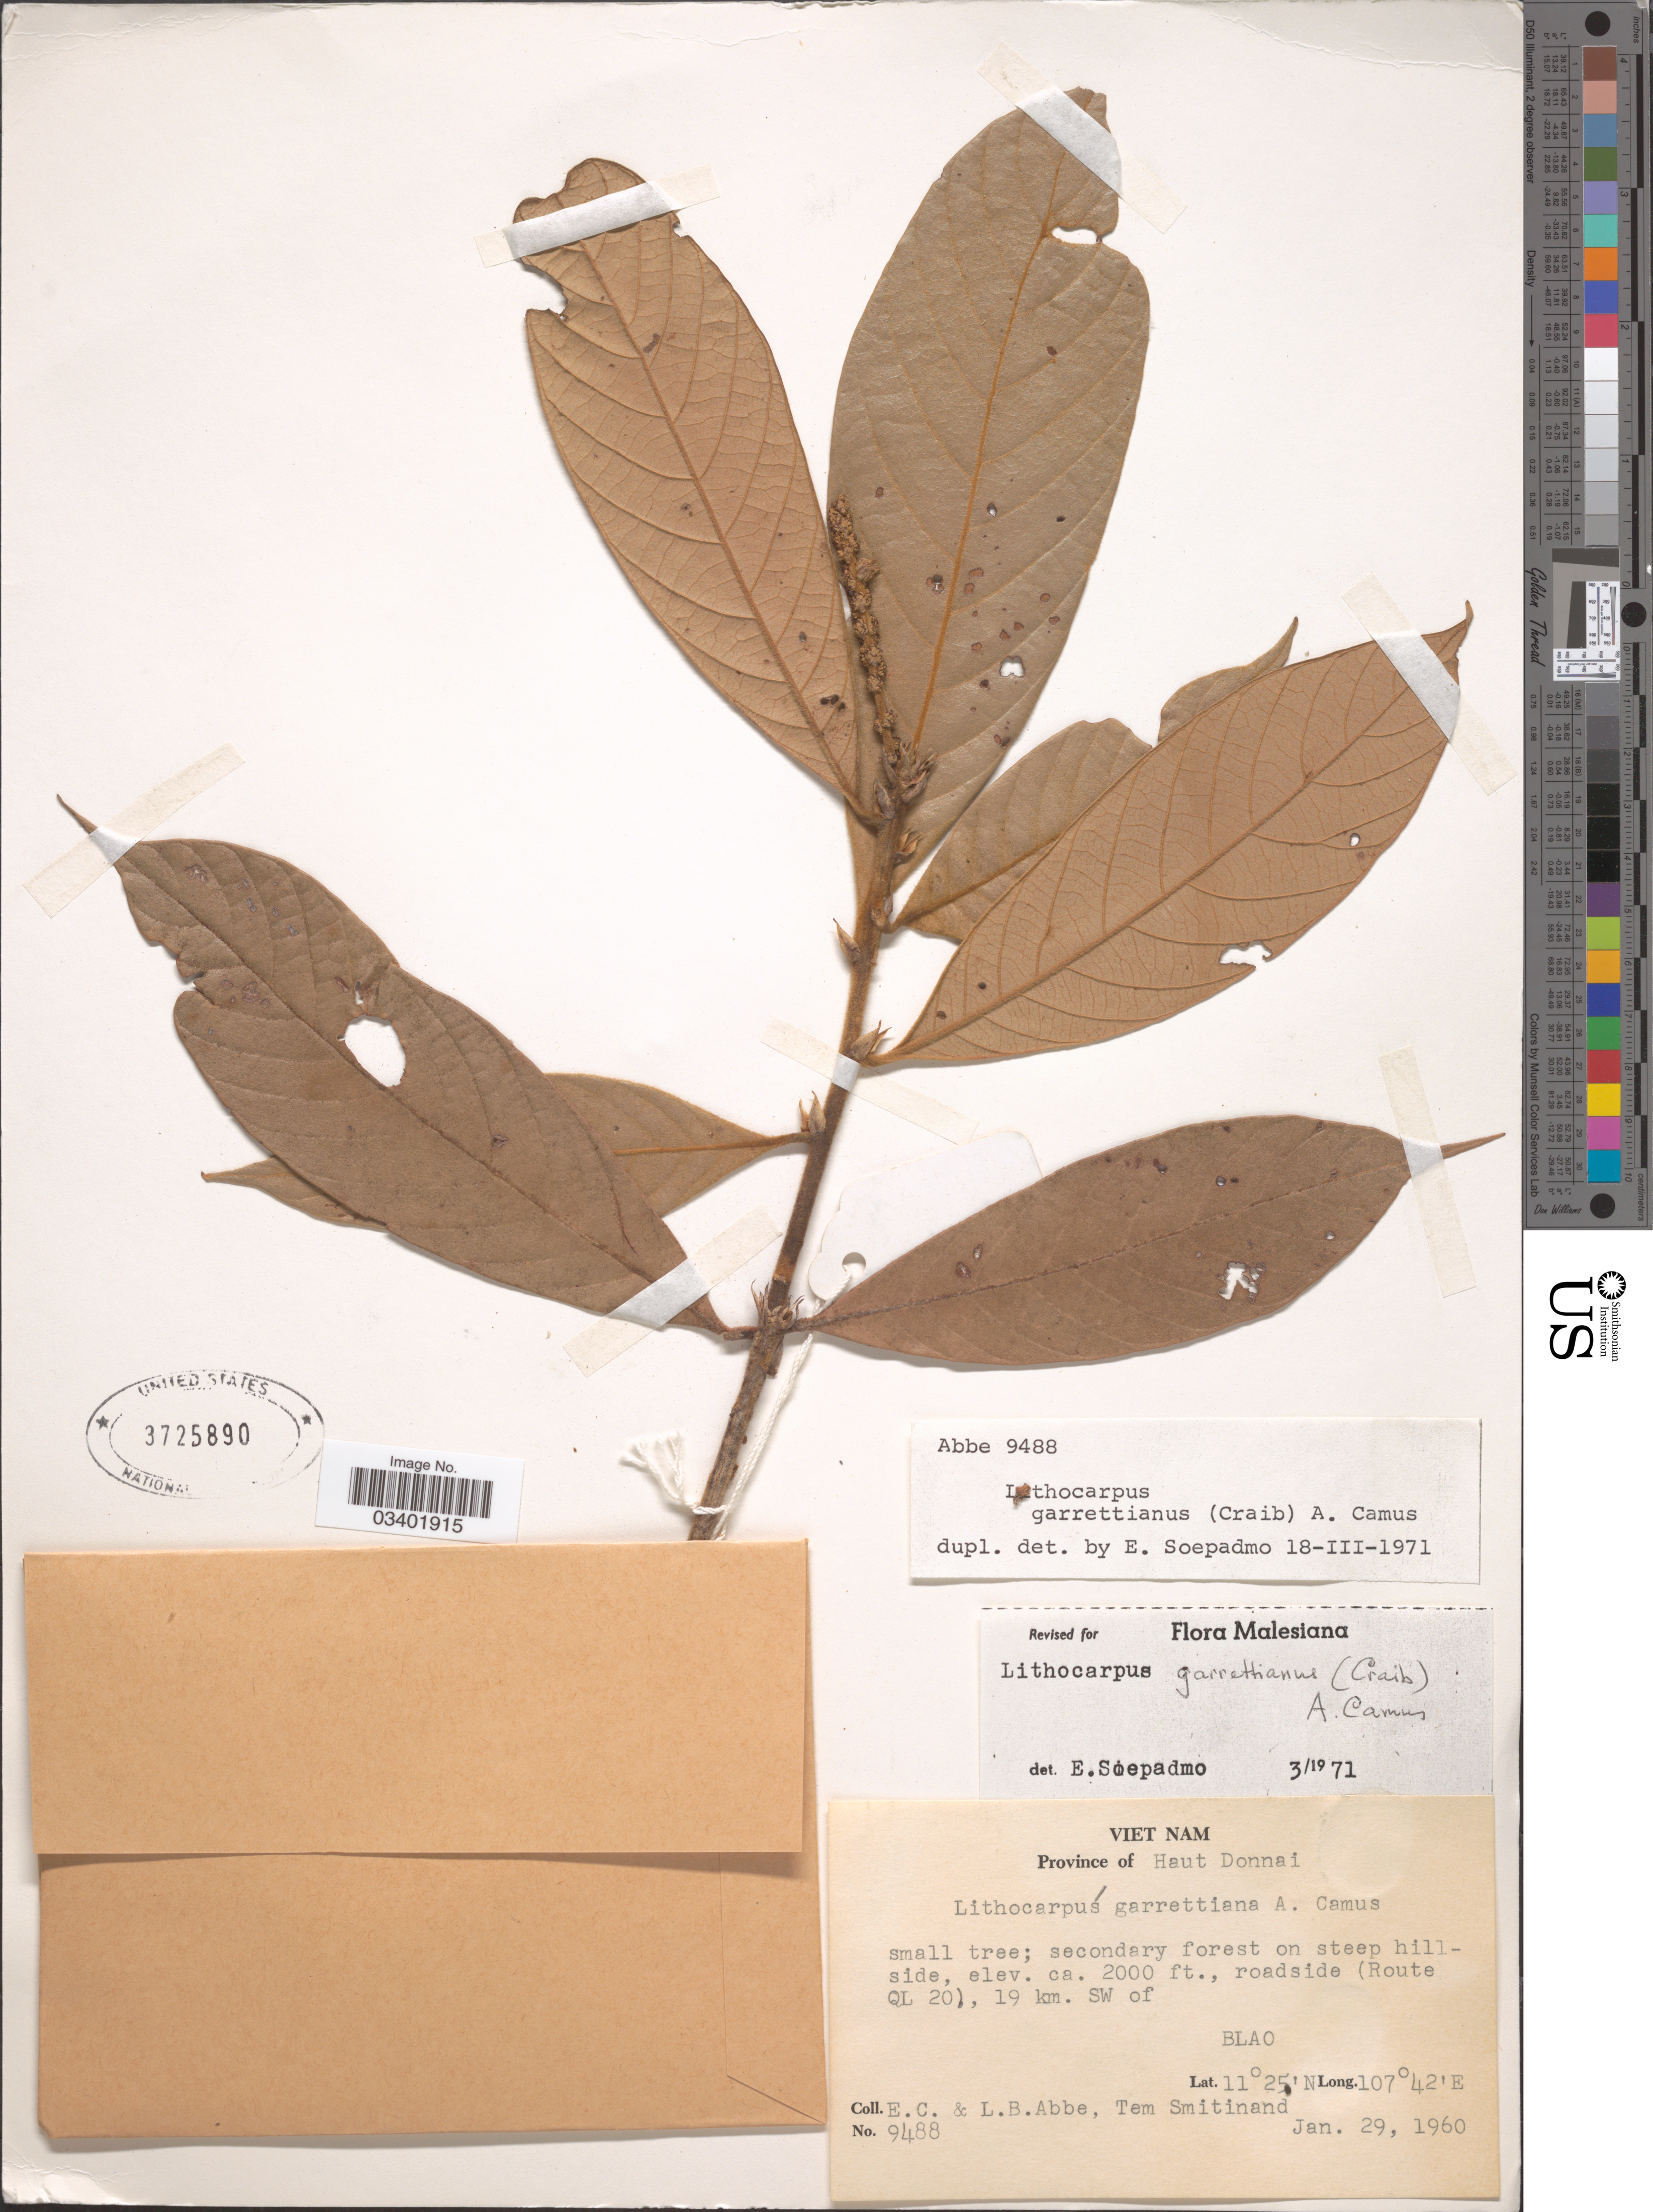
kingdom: Plantae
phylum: Tracheophyta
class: Magnoliopsida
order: Fagales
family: Fagaceae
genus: Lithocarpus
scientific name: Lithocarpus garrettianus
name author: (Craib) A. Camus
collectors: E. C. Abbe, L. B. Abbe & T. Smitinand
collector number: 9488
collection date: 1960-01-29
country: Vietnam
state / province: Dong Nai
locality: Province of Haut Donnai. Roadside (Route QL 20), 19 km. SW of Blao.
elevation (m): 610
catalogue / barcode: US 3725890